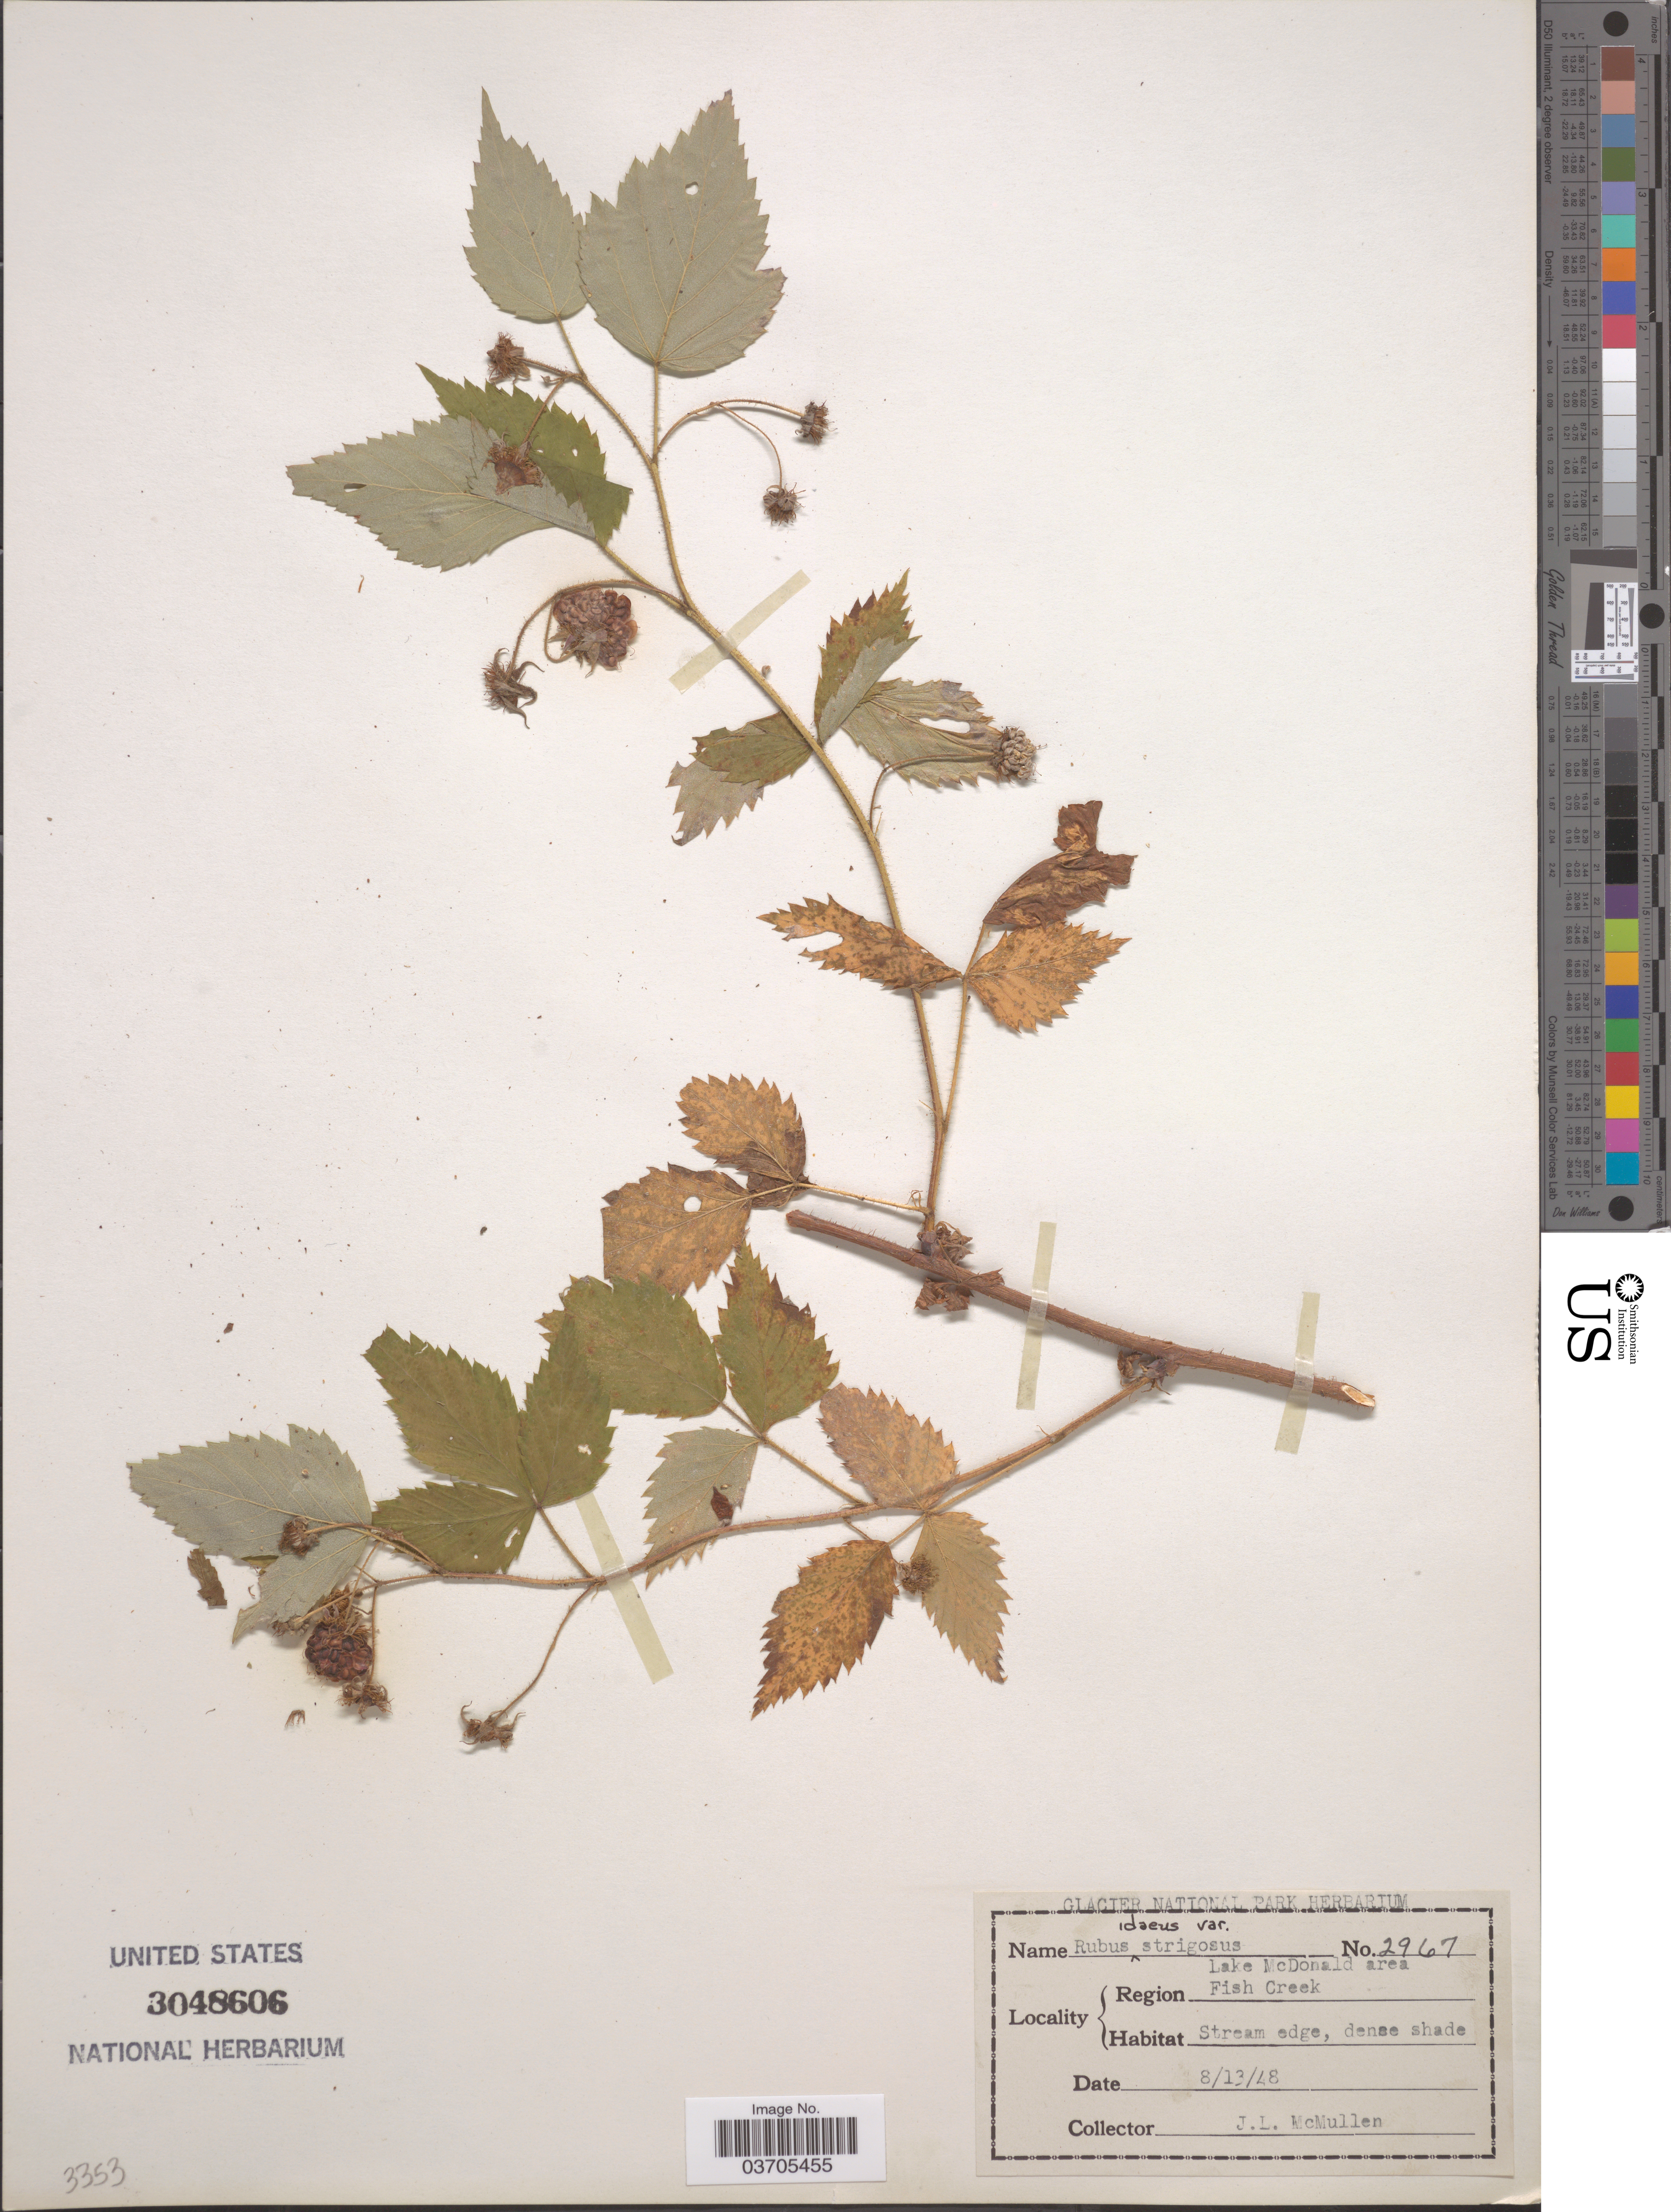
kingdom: Plantae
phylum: Tracheophyta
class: Magnoliopsida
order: Rosales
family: Rosaceae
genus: Rubus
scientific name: Rubus idaeus var. strigosus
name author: (Michx.) Maxim.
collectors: J. McMullen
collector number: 2967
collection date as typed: Transcribed d/m/y: 13/8/48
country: United States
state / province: Montana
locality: Region Lake McDonald area. Fish Creek.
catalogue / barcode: US 3048606